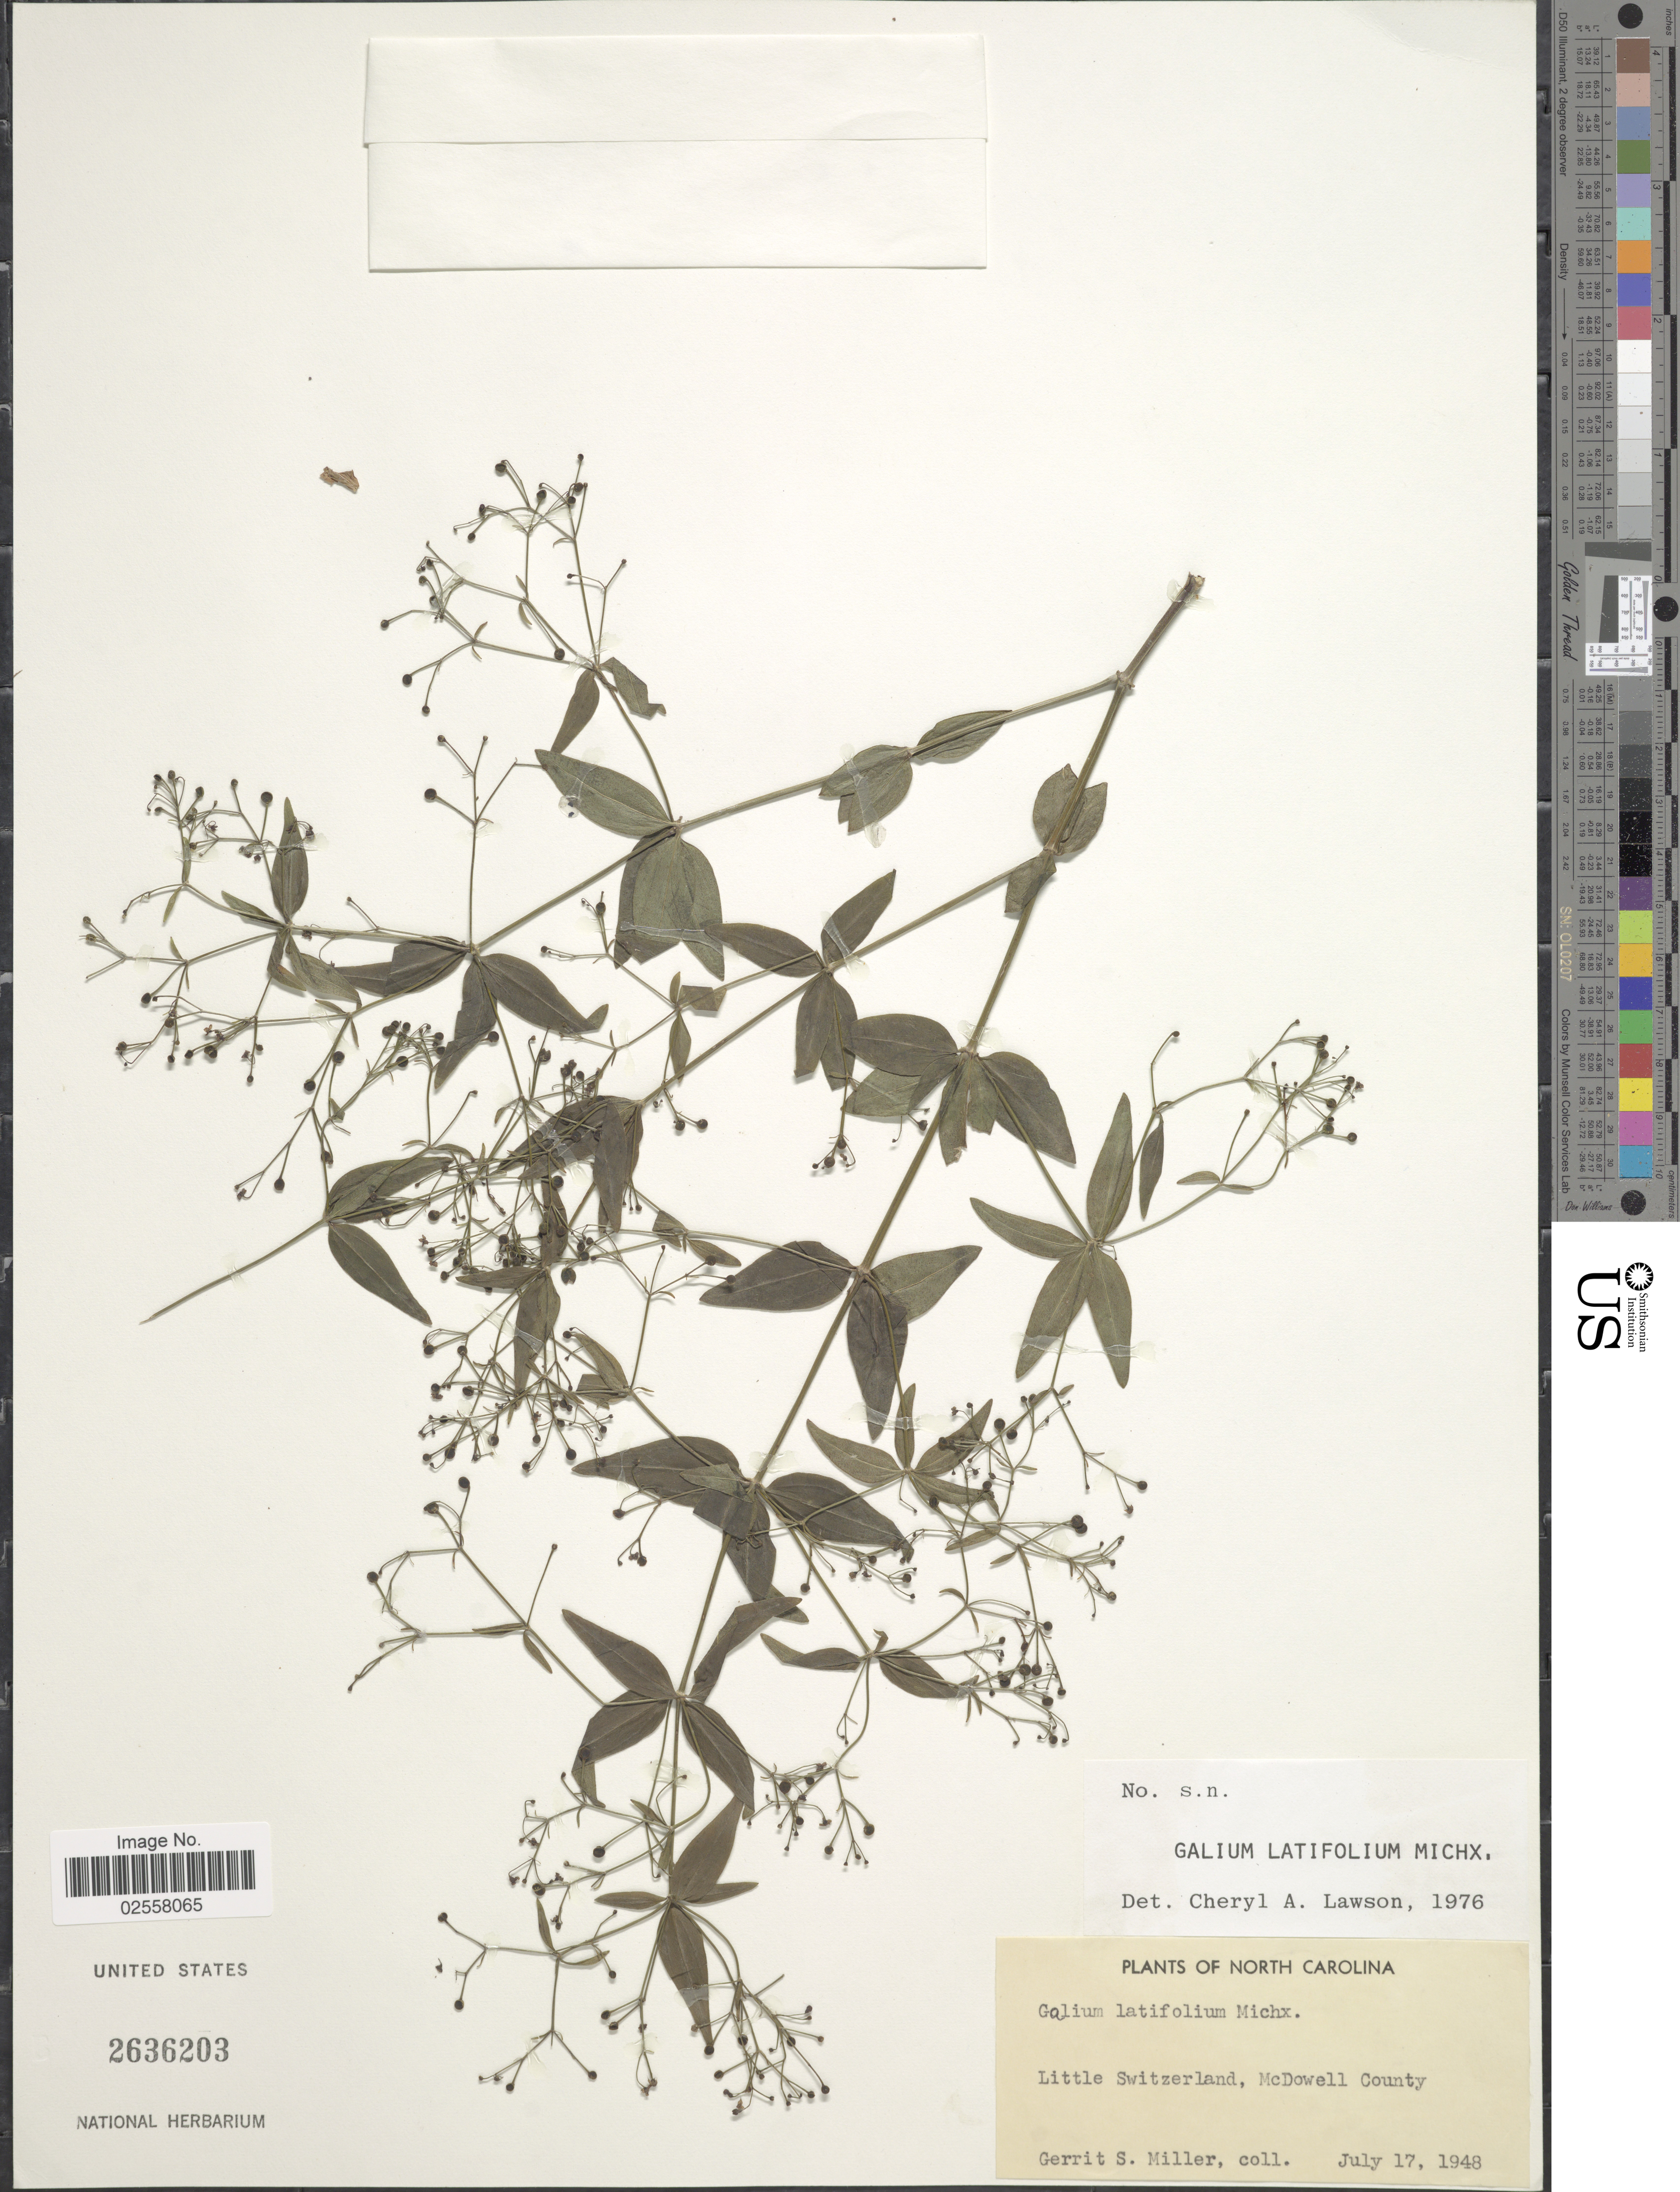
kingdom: Plantae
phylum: Tracheophyta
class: Magnoliopsida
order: Gentianales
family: Rubiaceae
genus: Galium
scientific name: Galium latifolium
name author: Michx.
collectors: G. S. Miller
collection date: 1948-07-17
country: United States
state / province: North Carolina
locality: Little Switzerland, McDowell County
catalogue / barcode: US 2636203